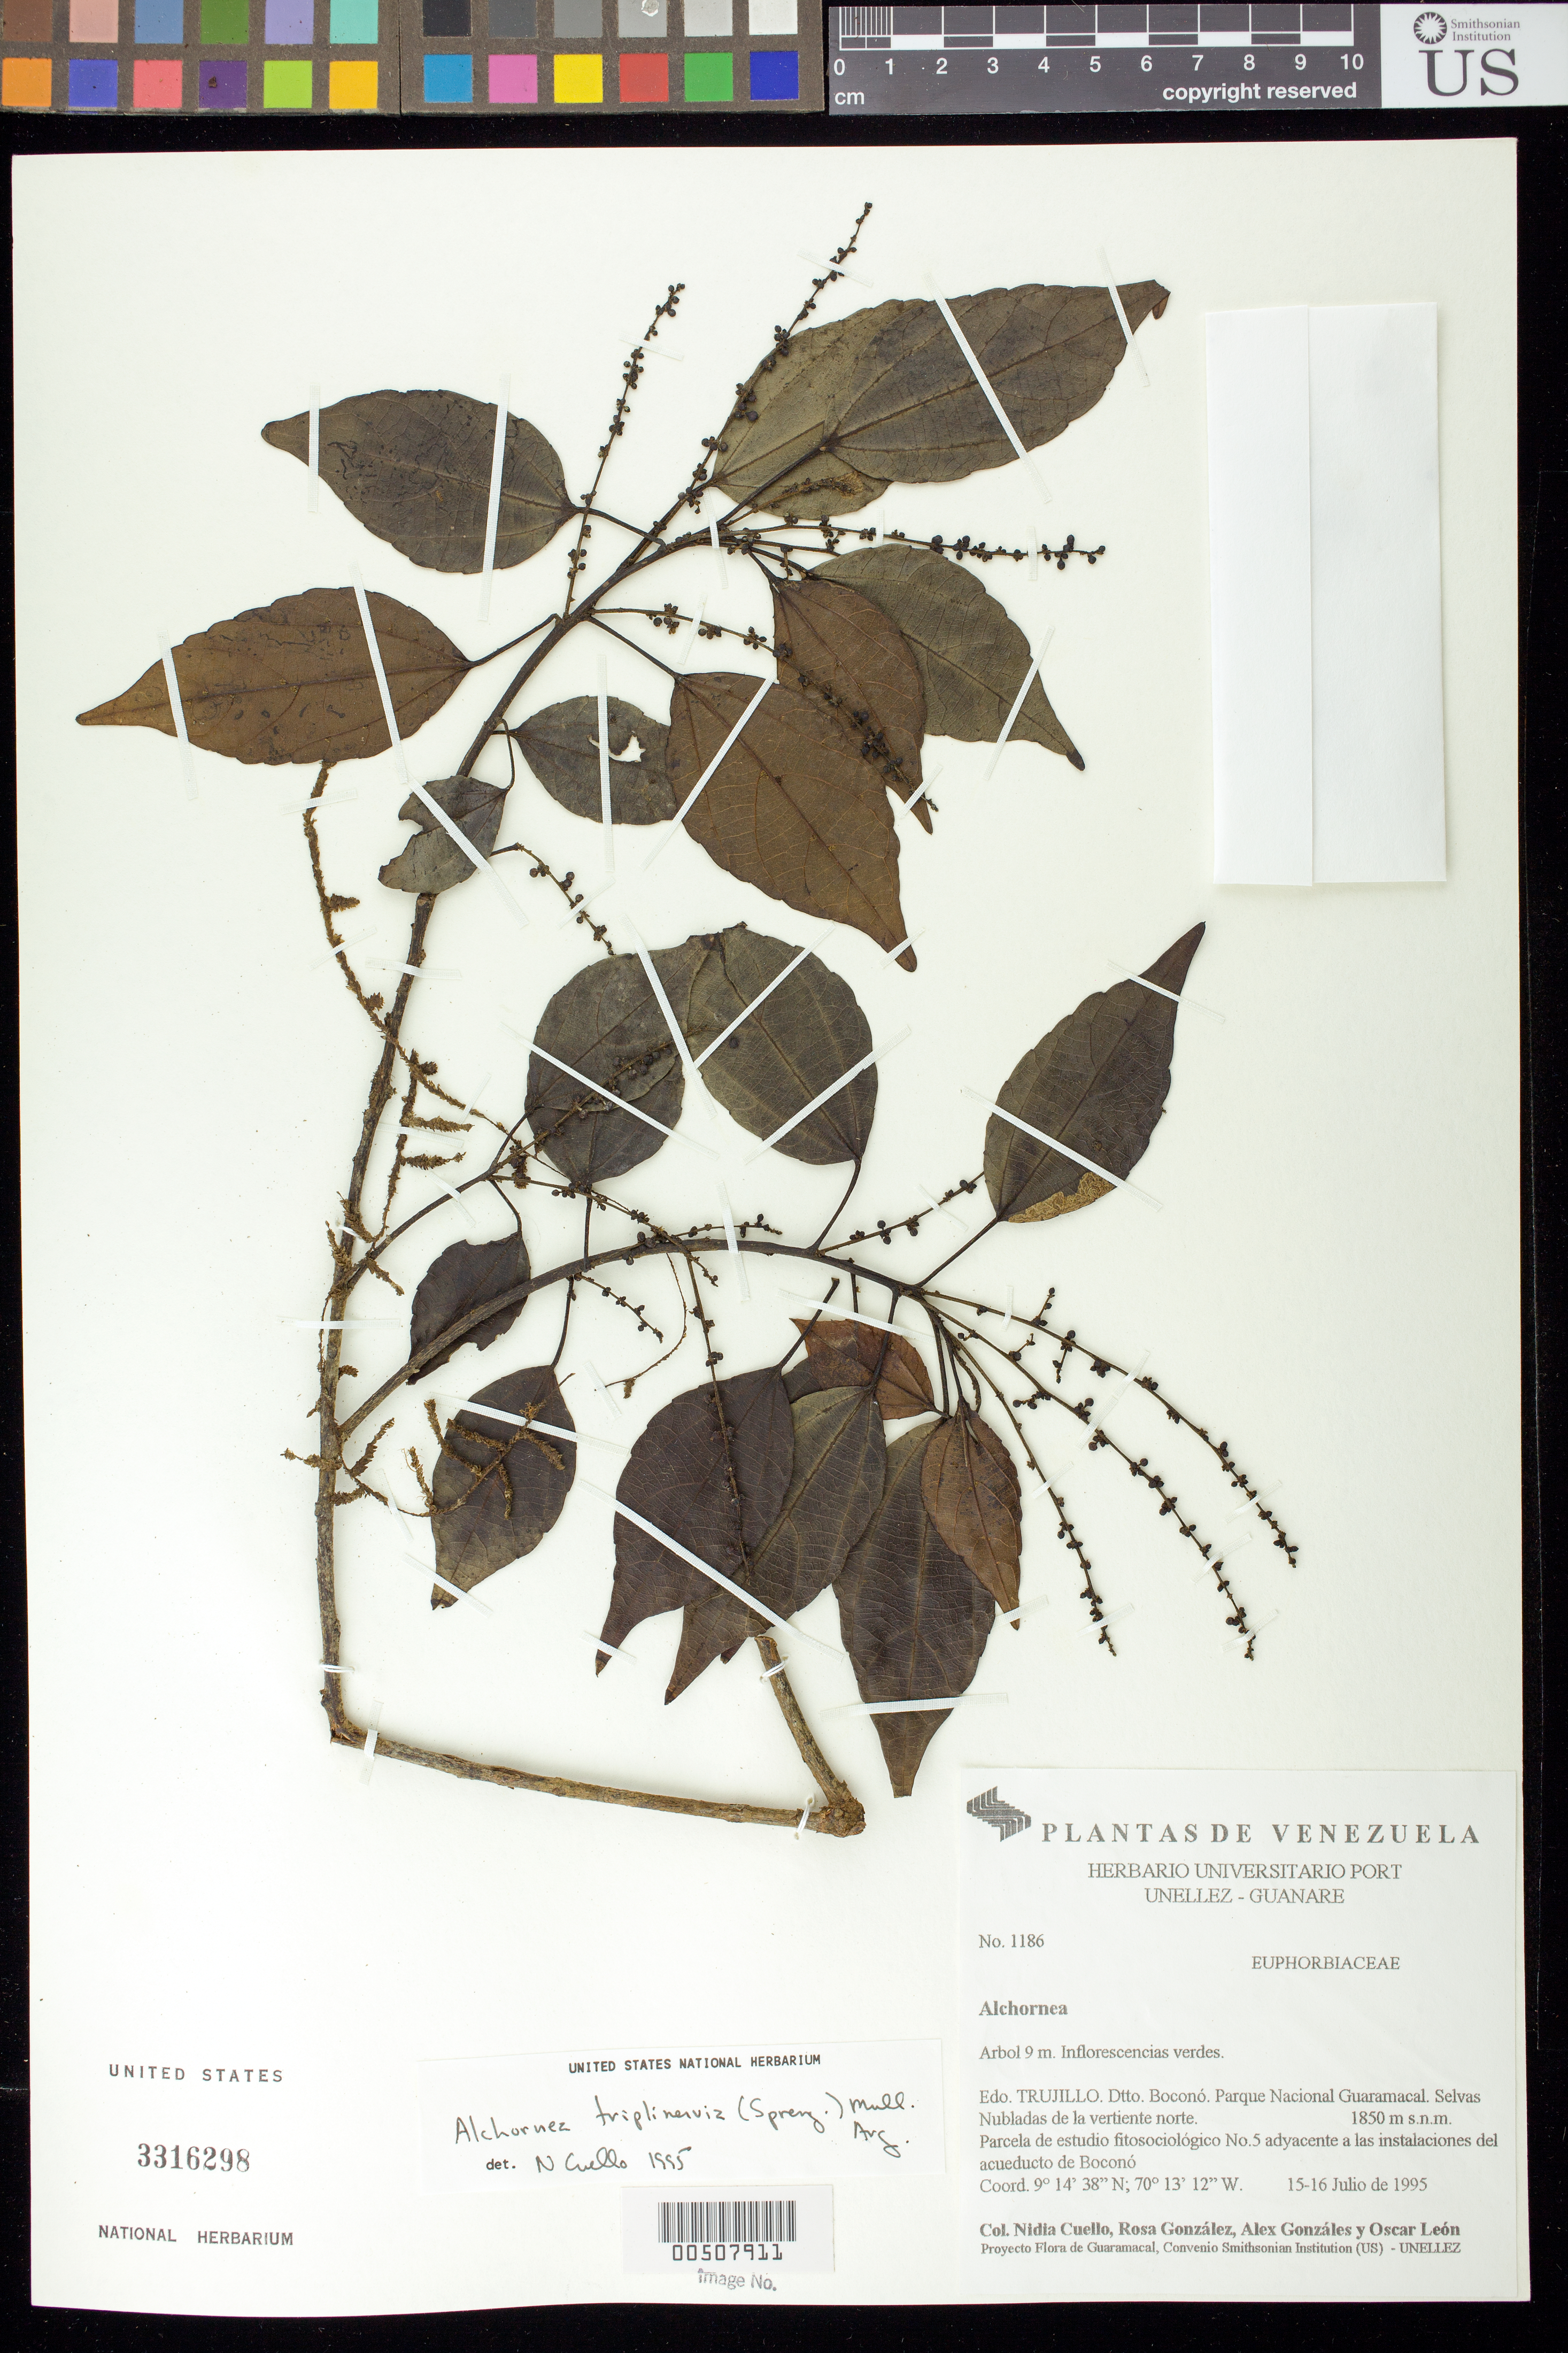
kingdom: Plantae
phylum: Tracheophyta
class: Magnoliopsida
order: Malpighiales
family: Euphorbiaceae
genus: Alchornea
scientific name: Alchornea triplinervia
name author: (Spreng.) Müll. Arg.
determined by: Cuello, Nidia L.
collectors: N. L. Cuello, R. González, A. Gonzáles & O. León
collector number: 1186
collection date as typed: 15 Jul 1995 to 16 Jul 1995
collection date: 1995-07-15/1995-07-16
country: Venezuela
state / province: Trujillo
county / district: Boconó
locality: Parque Nacional Guaramacal. Vertiente N. Adyacente a las instalaciones del acueducto de Boconó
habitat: Selvas Nubladas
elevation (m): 1850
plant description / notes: DAV, MICH, MO, PORT, US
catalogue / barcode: US 3316298